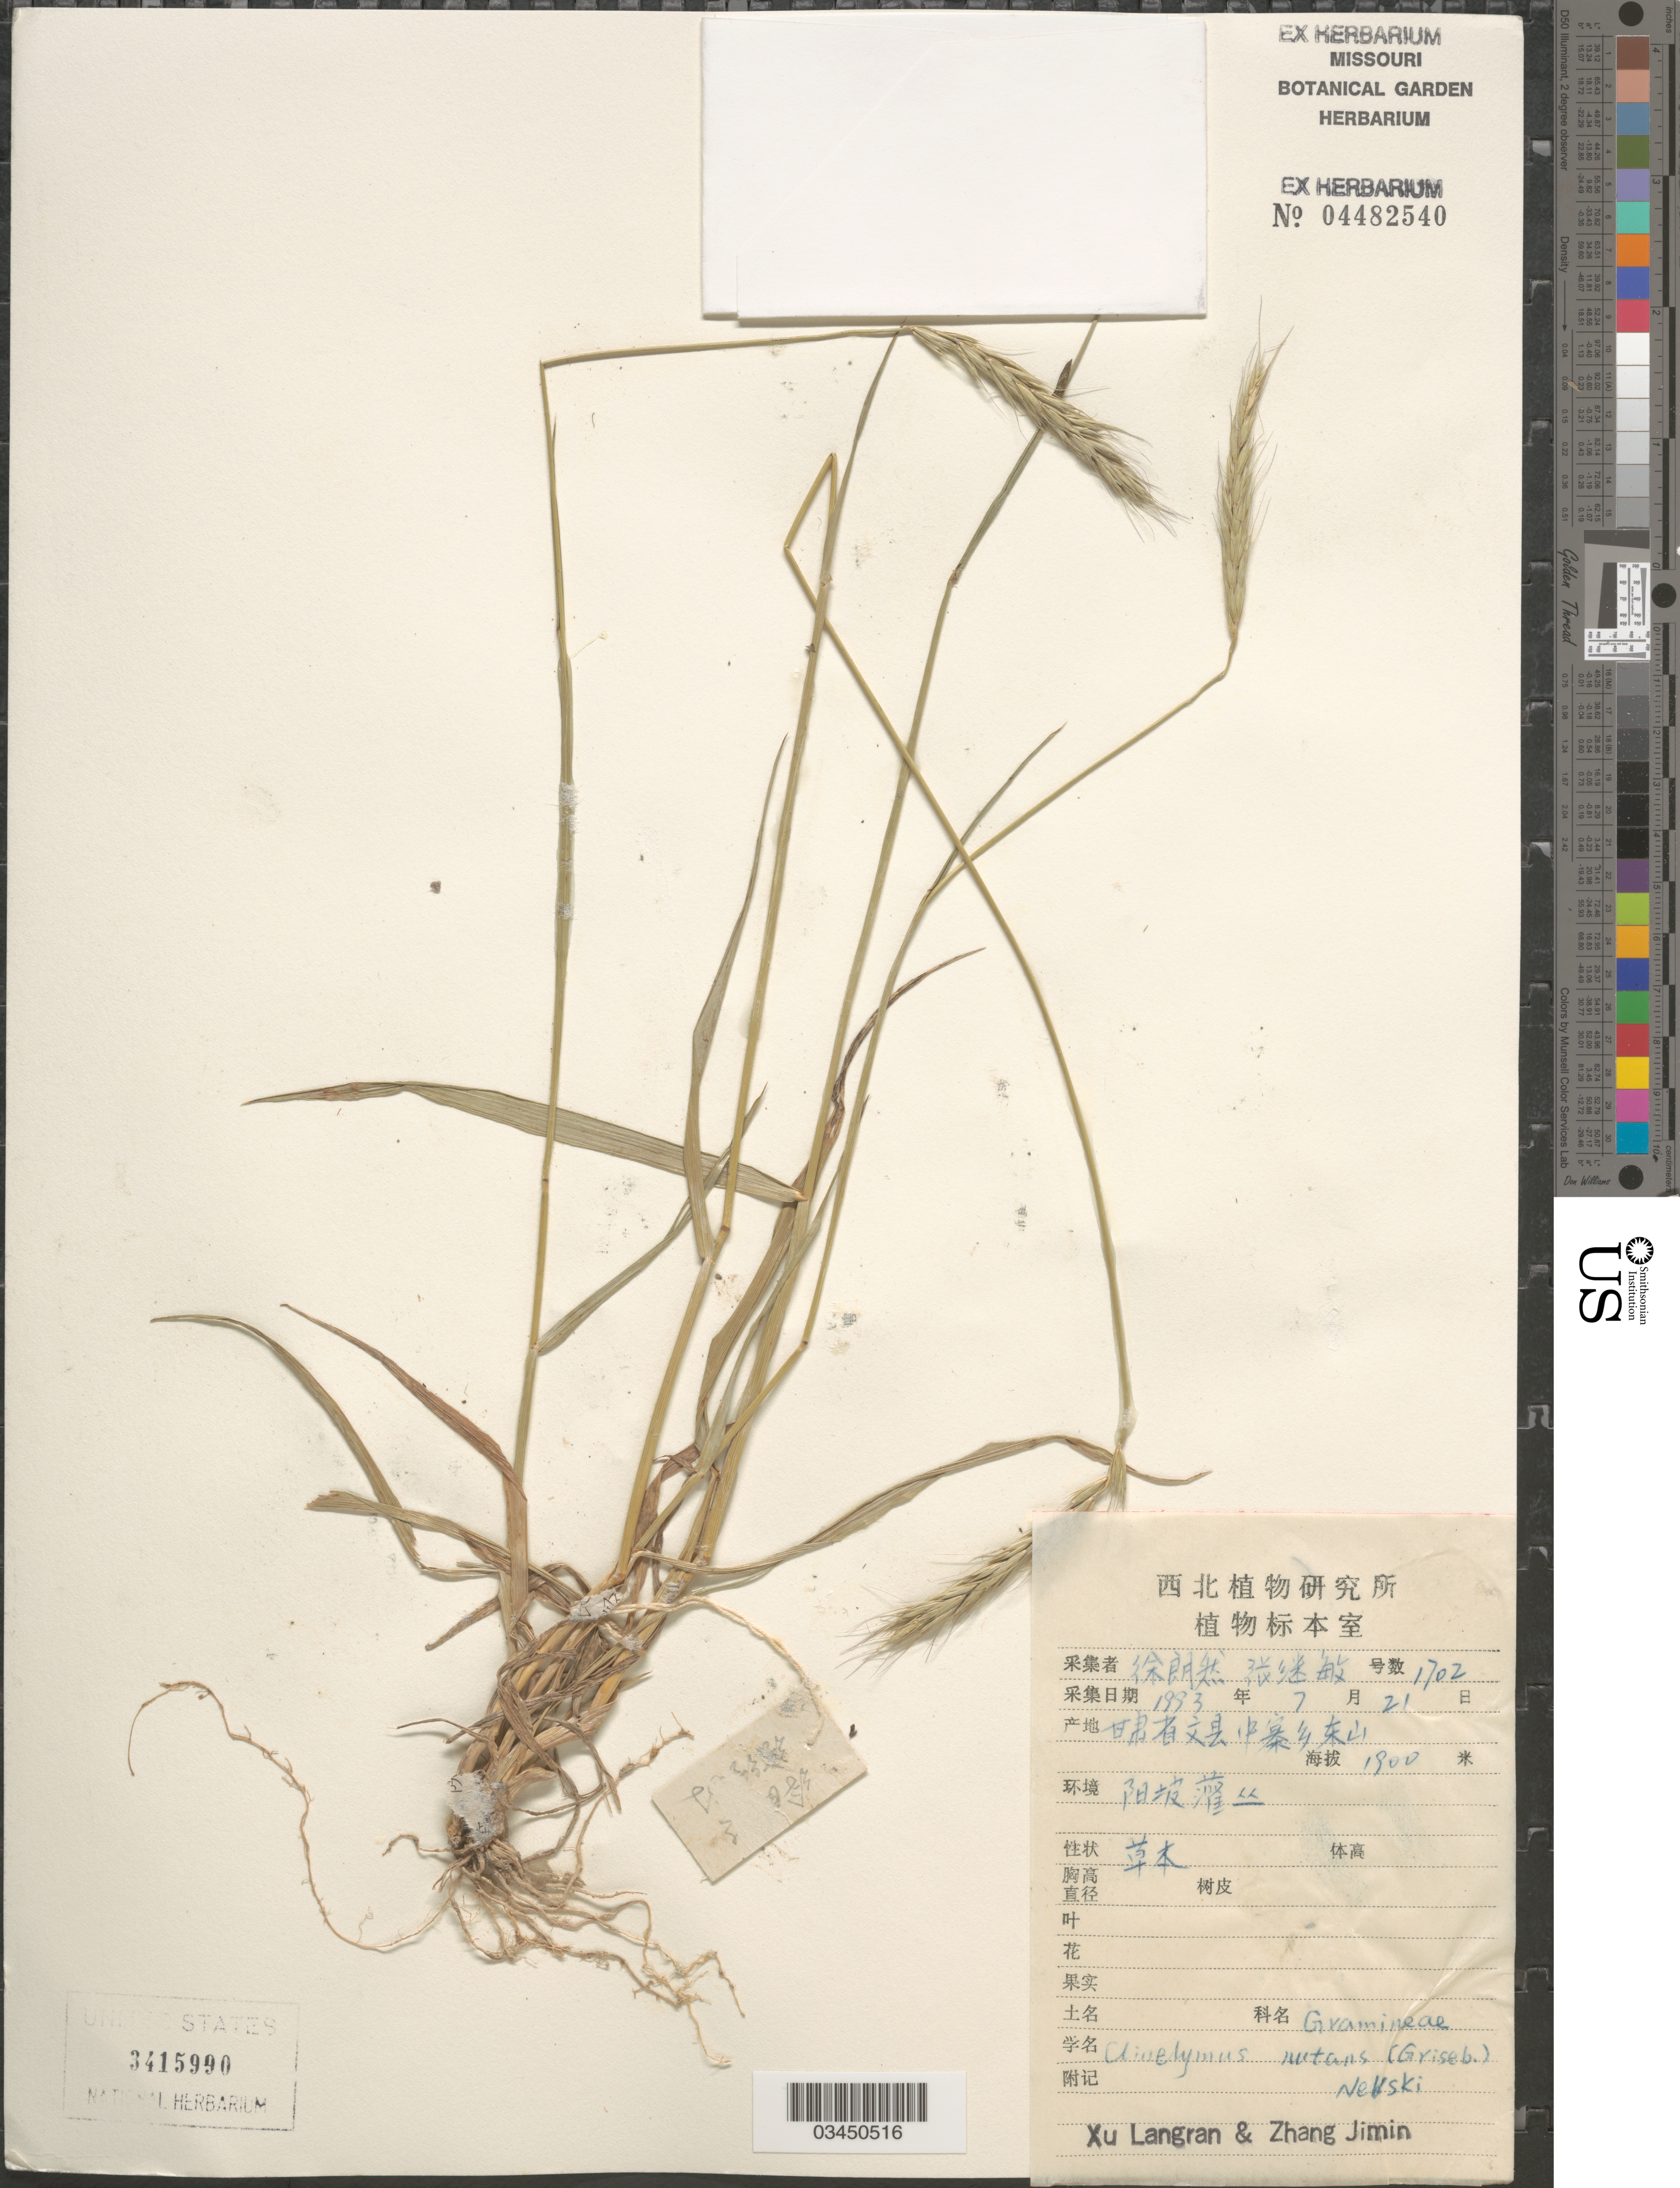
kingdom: Plantae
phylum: Tracheophyta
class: Liliopsida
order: Poales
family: Poaceae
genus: Elymus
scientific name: Elymus nutans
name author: Griseb.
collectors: L. Xu & J. Zhang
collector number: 1702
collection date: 1993-07-21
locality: X.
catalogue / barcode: US 3415990